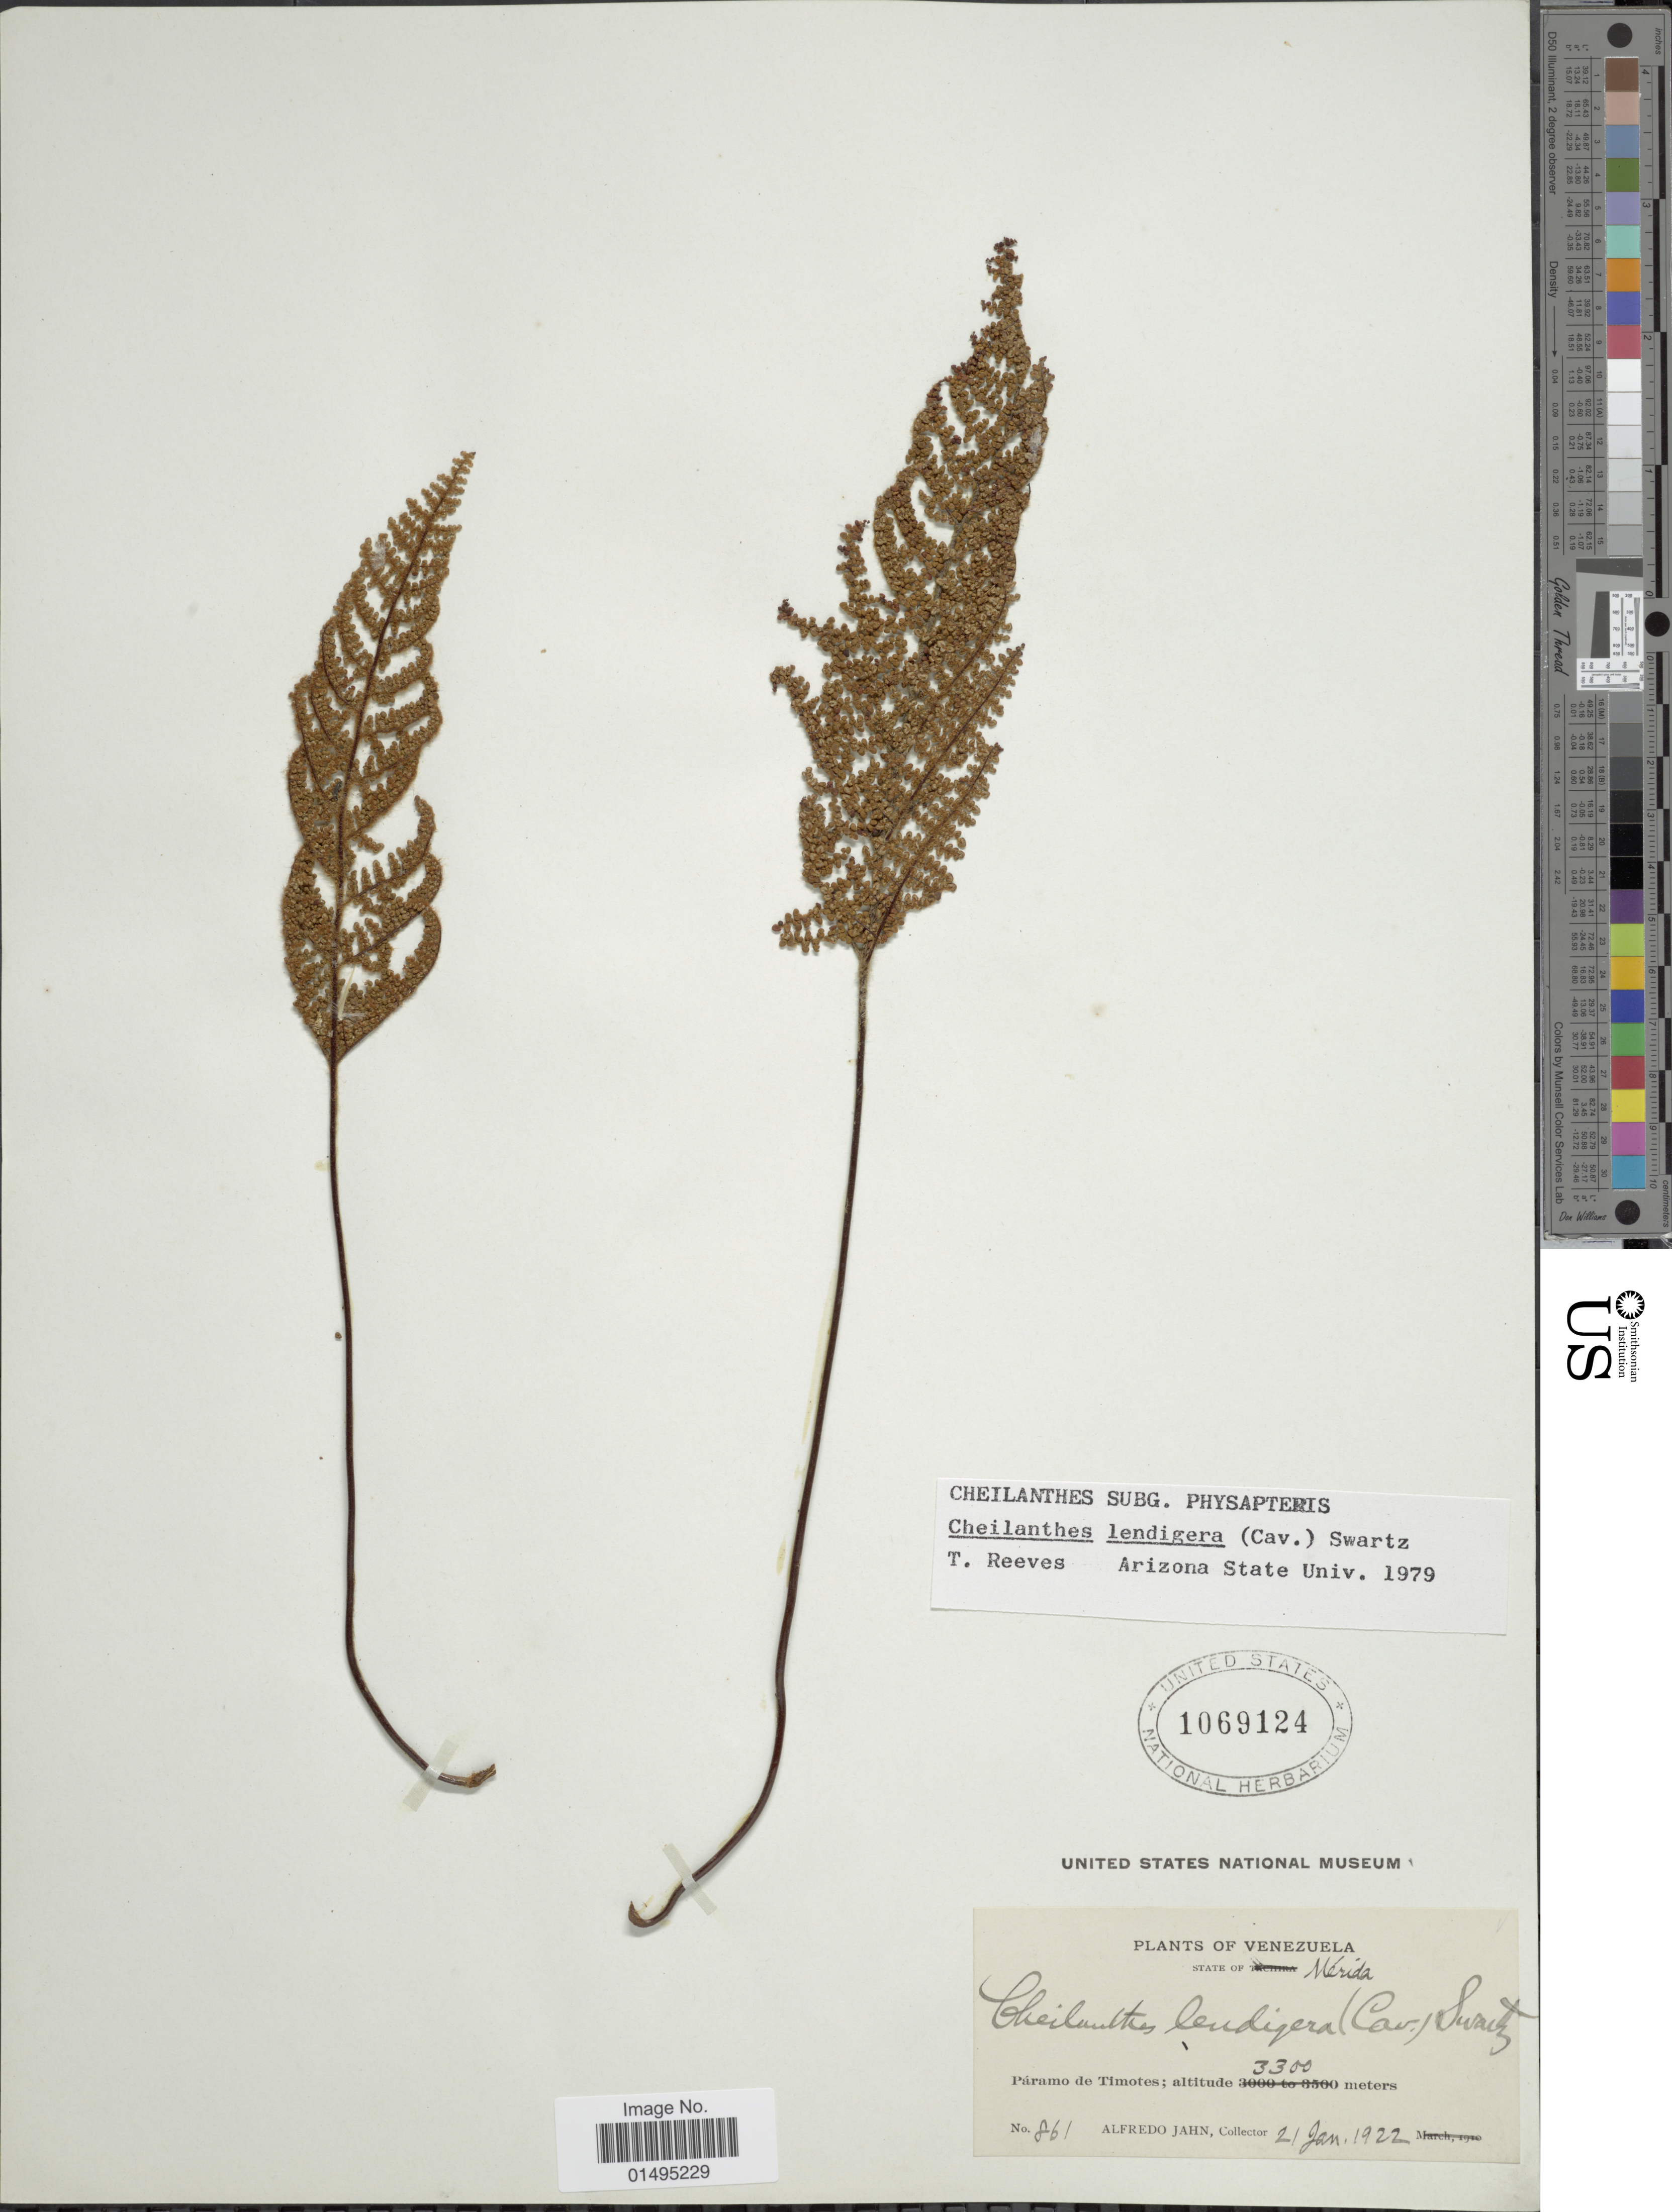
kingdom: Plantae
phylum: Tracheophyta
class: Polypodiopsida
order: Polypodiales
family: Pteridaceae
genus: Myriopteris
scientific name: Myriopteris lendigera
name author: (Cav.) J. Sm.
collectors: A. Jahn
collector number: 861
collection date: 1922-01-21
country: Venezuela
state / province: Mérida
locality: State of Merida, Paramo de Timotos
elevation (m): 3300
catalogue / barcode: US 1069124